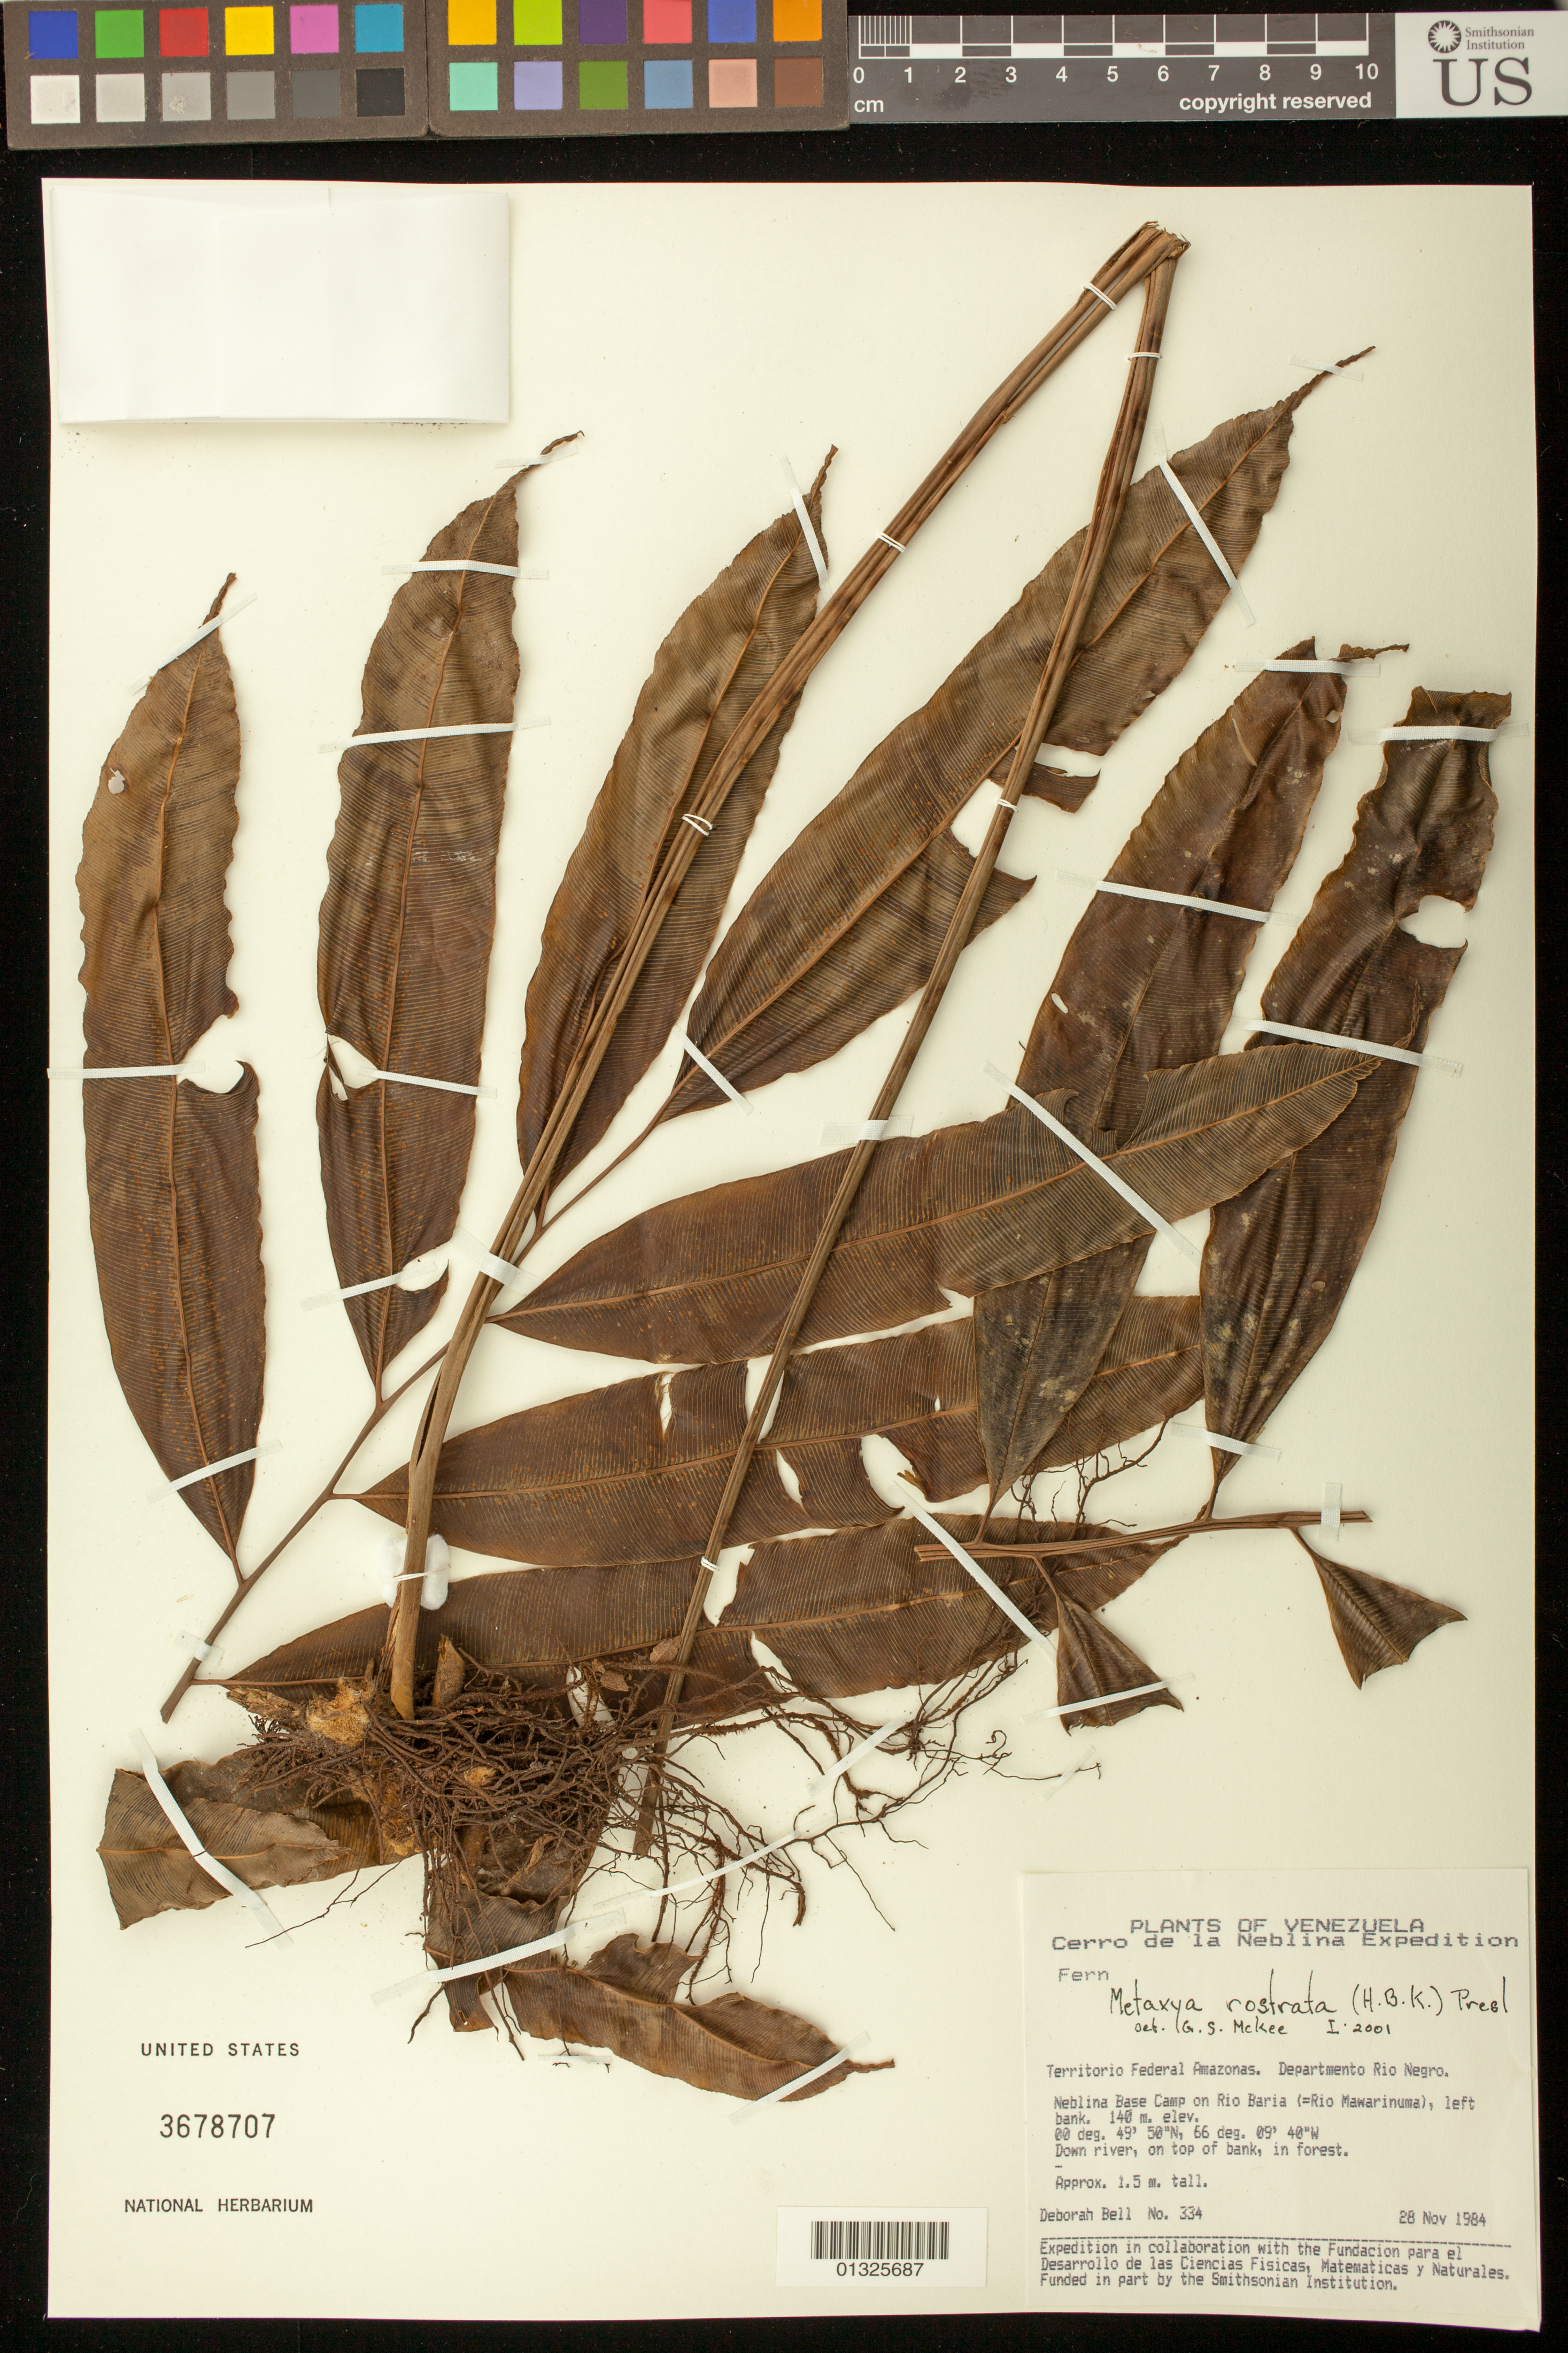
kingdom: Plantae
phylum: Tracheophyta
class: Polypodiopsida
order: Cyatheales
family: Metaxyaceae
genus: Metaxya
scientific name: Metaxya rostrata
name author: (Kunth) C. Presl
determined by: McKee, G., (BOT), Smithsonian Institution - National Museum of Natural History (UNITED STATES)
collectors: D. A. Bell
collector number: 334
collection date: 1984-11-28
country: Venezuela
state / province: Amazonas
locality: Departmento Rio Negro, Neblina Base Camp on Rio Baria (=Rio Mawarinuma), left bank.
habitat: Down river, on top of bank, in forest.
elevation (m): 140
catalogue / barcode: US 3678707